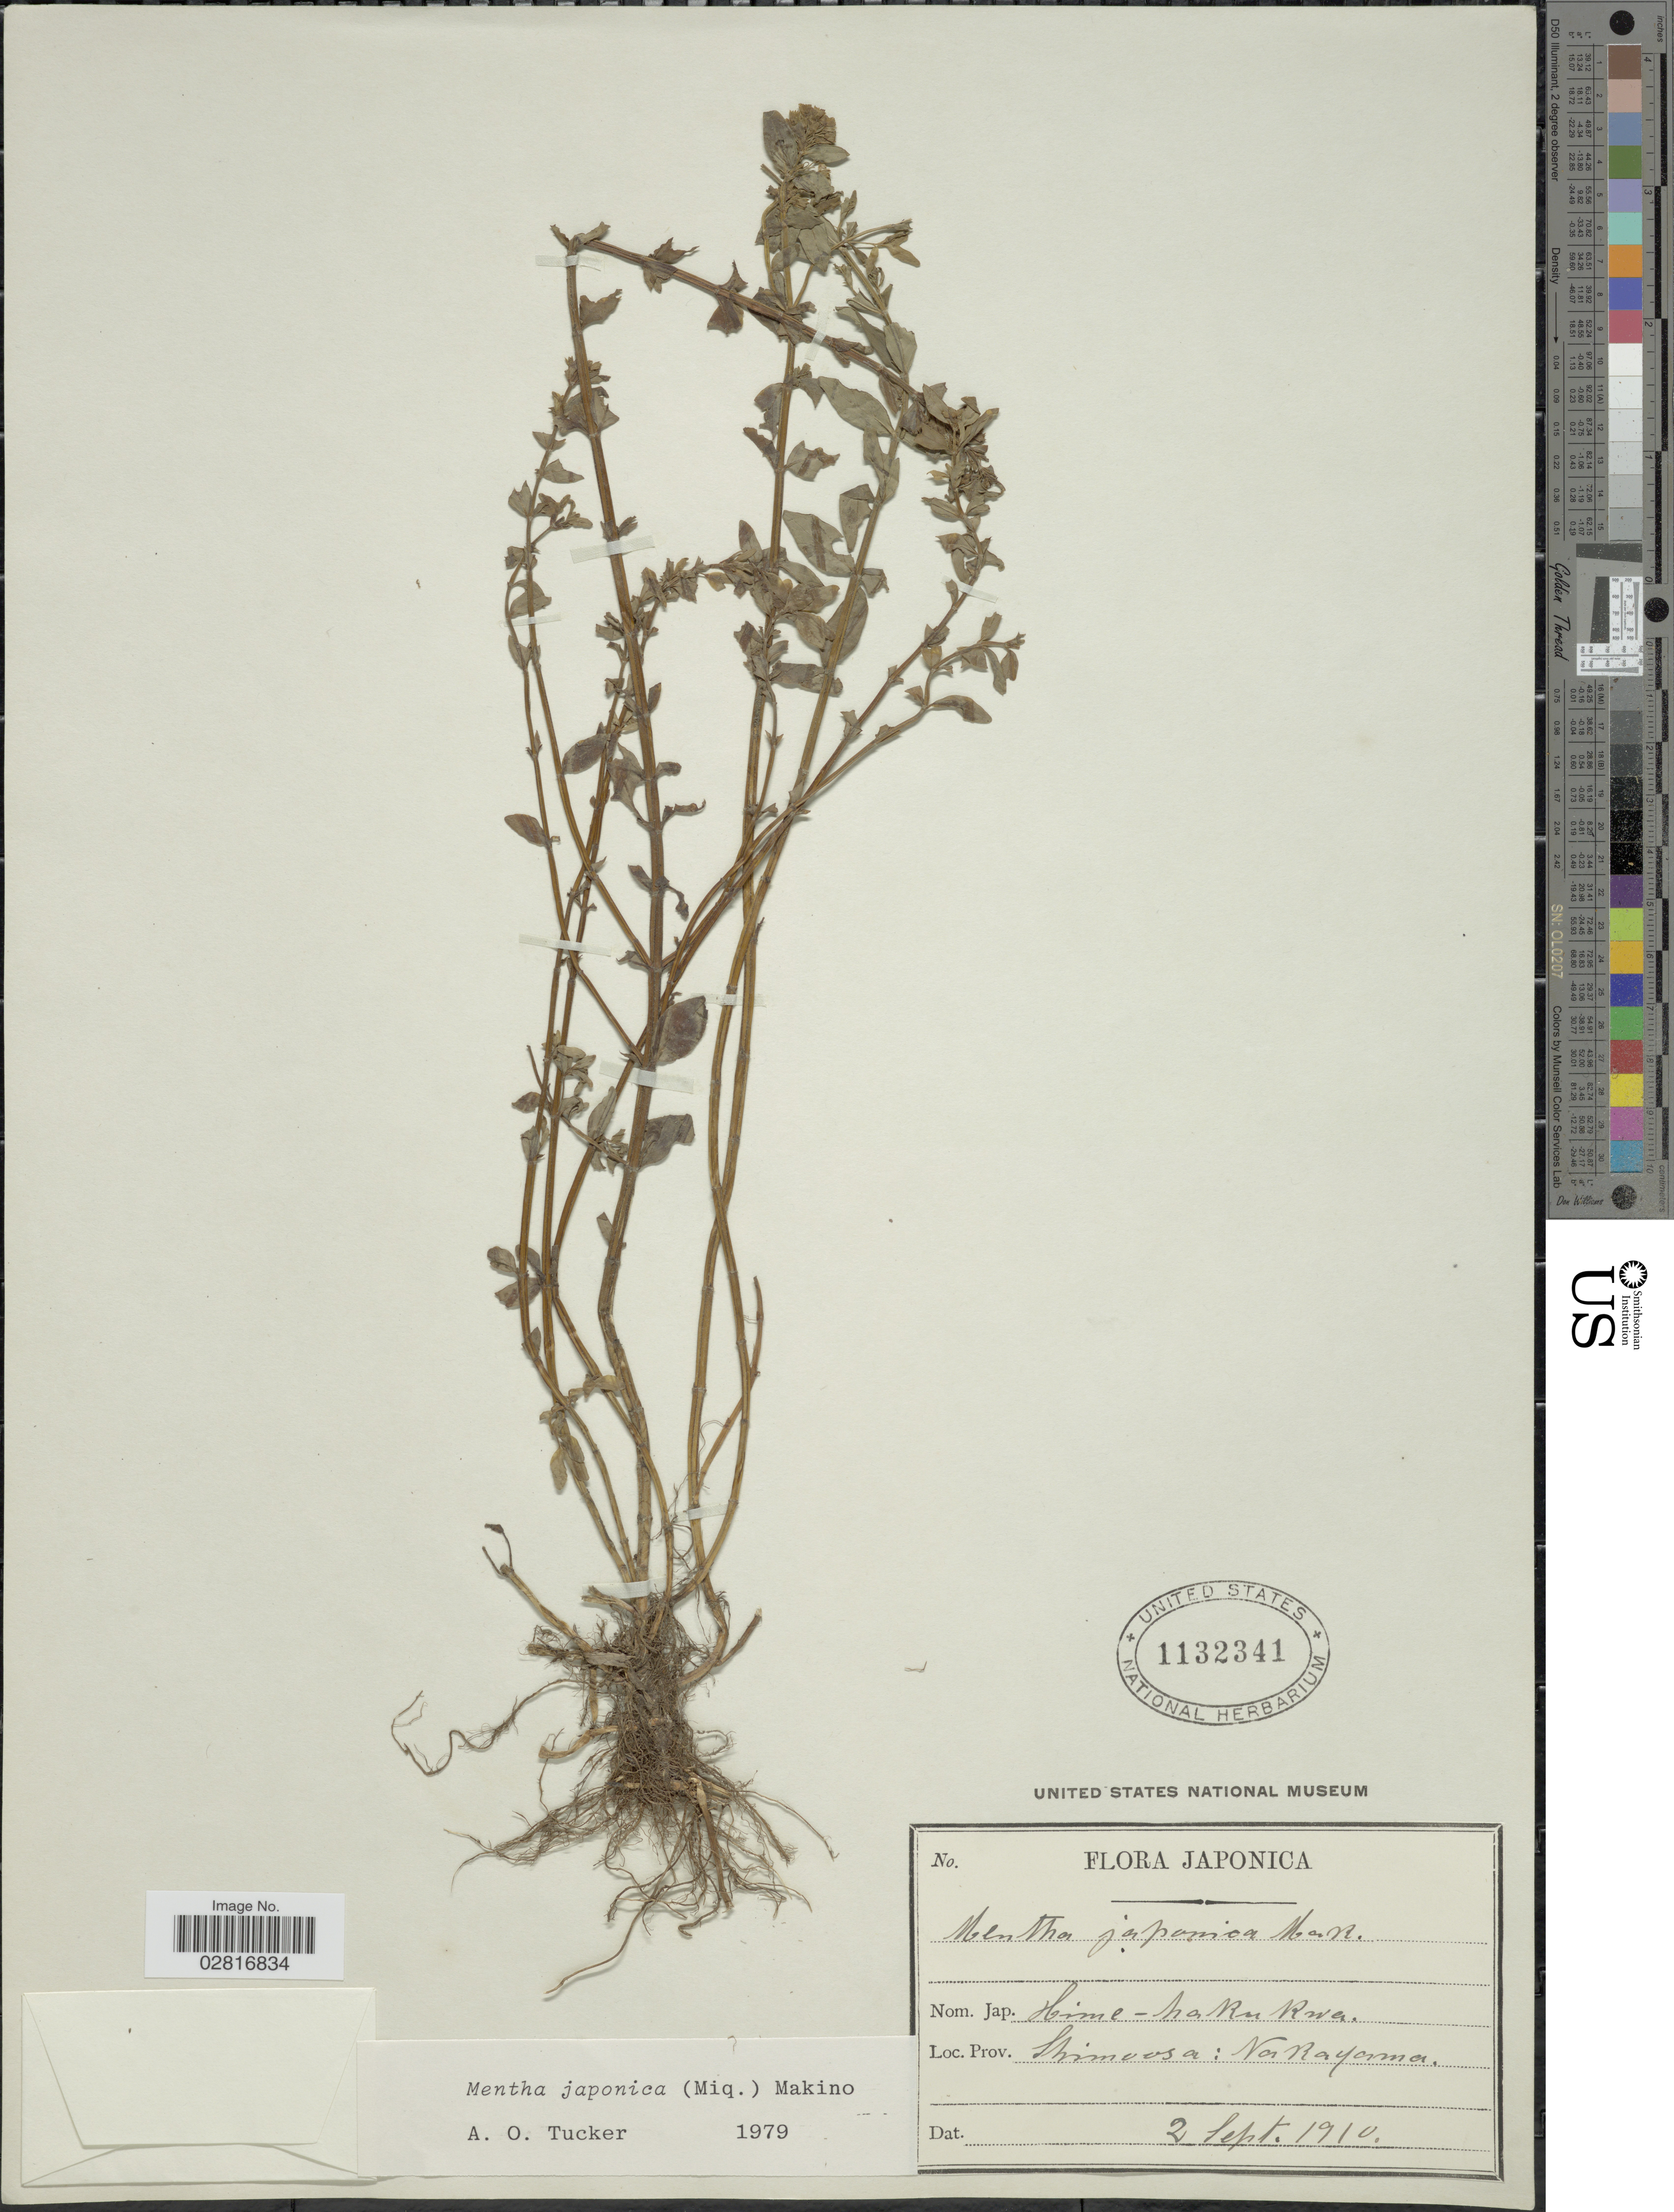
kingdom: Plantae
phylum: Tracheophyta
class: Magnoliopsida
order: Lamiales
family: Lamiaceae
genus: Mentha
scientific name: Mentha japonica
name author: (Miq.) Makino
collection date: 1910-09-02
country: Japan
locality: Japonica, Shimoosa: Nakayoma.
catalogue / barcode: US 1132341